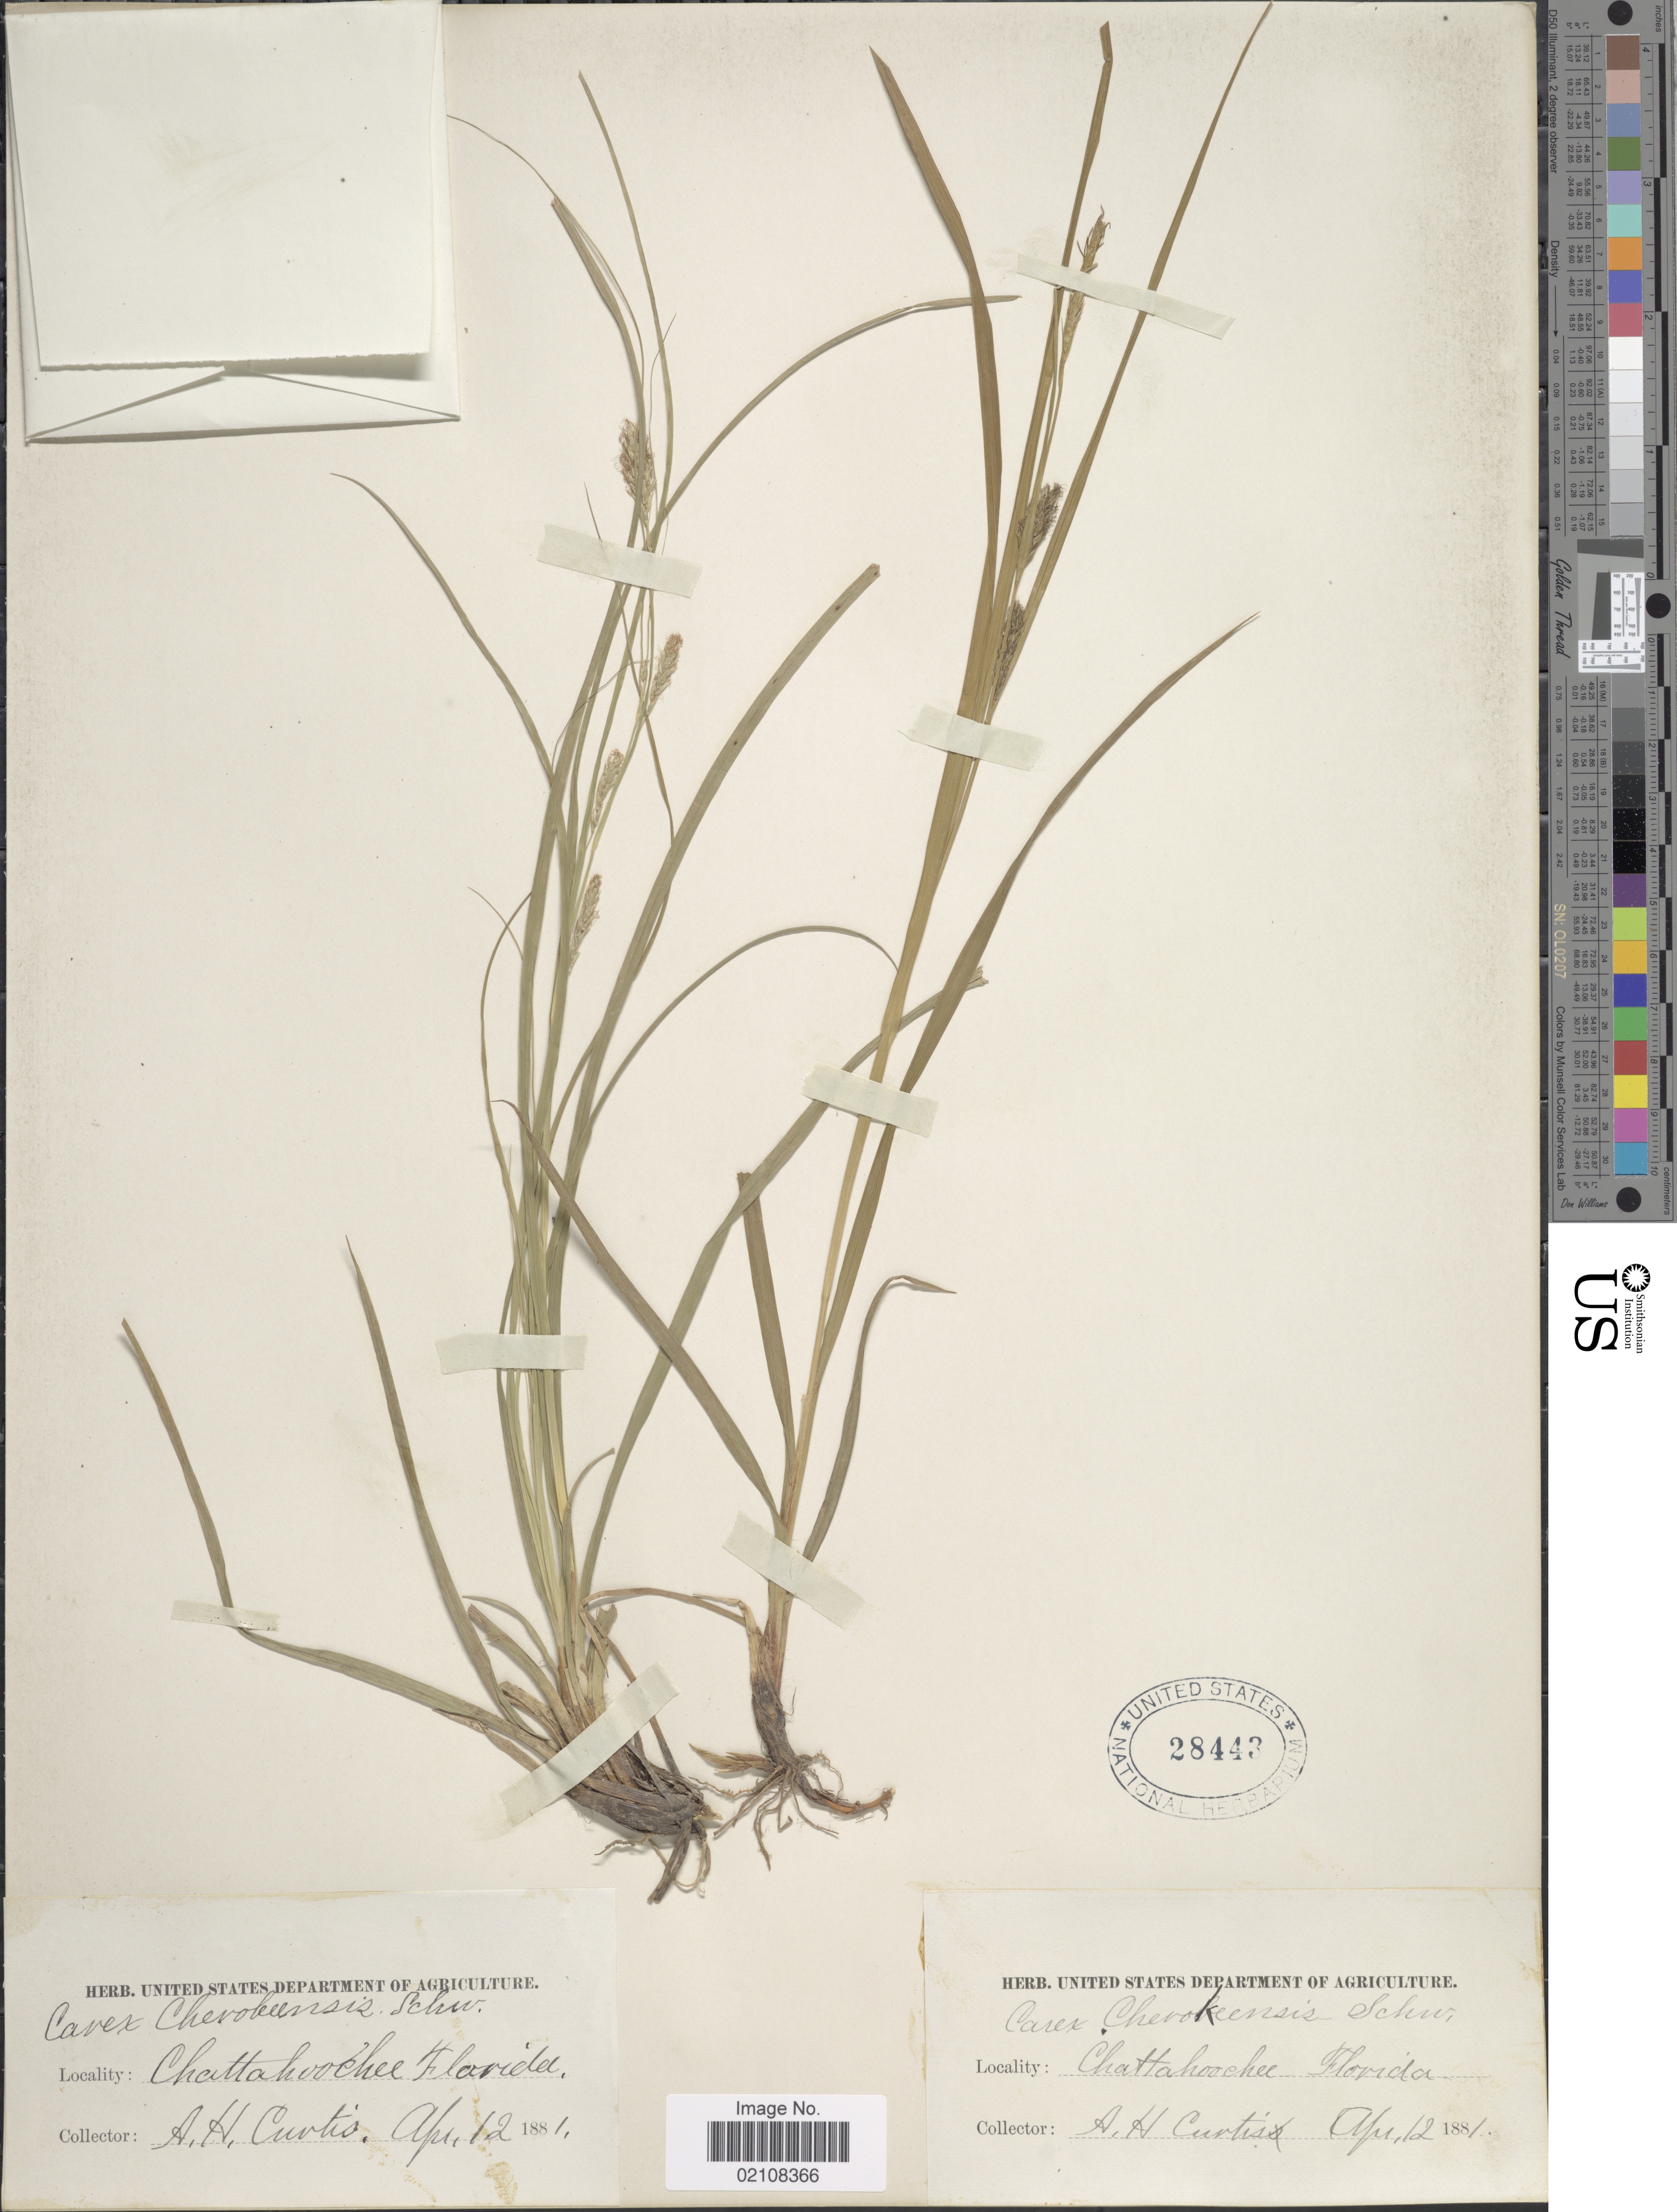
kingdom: Plantae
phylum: Tracheophyta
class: Liliopsida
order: Poales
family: Cyperaceae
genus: Carex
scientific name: Carex cherokeensis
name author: Schwein.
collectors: A. H. Curtiss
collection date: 1881-04-12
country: United States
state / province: Florida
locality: Chattahoochee Florida.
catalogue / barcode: US 28443